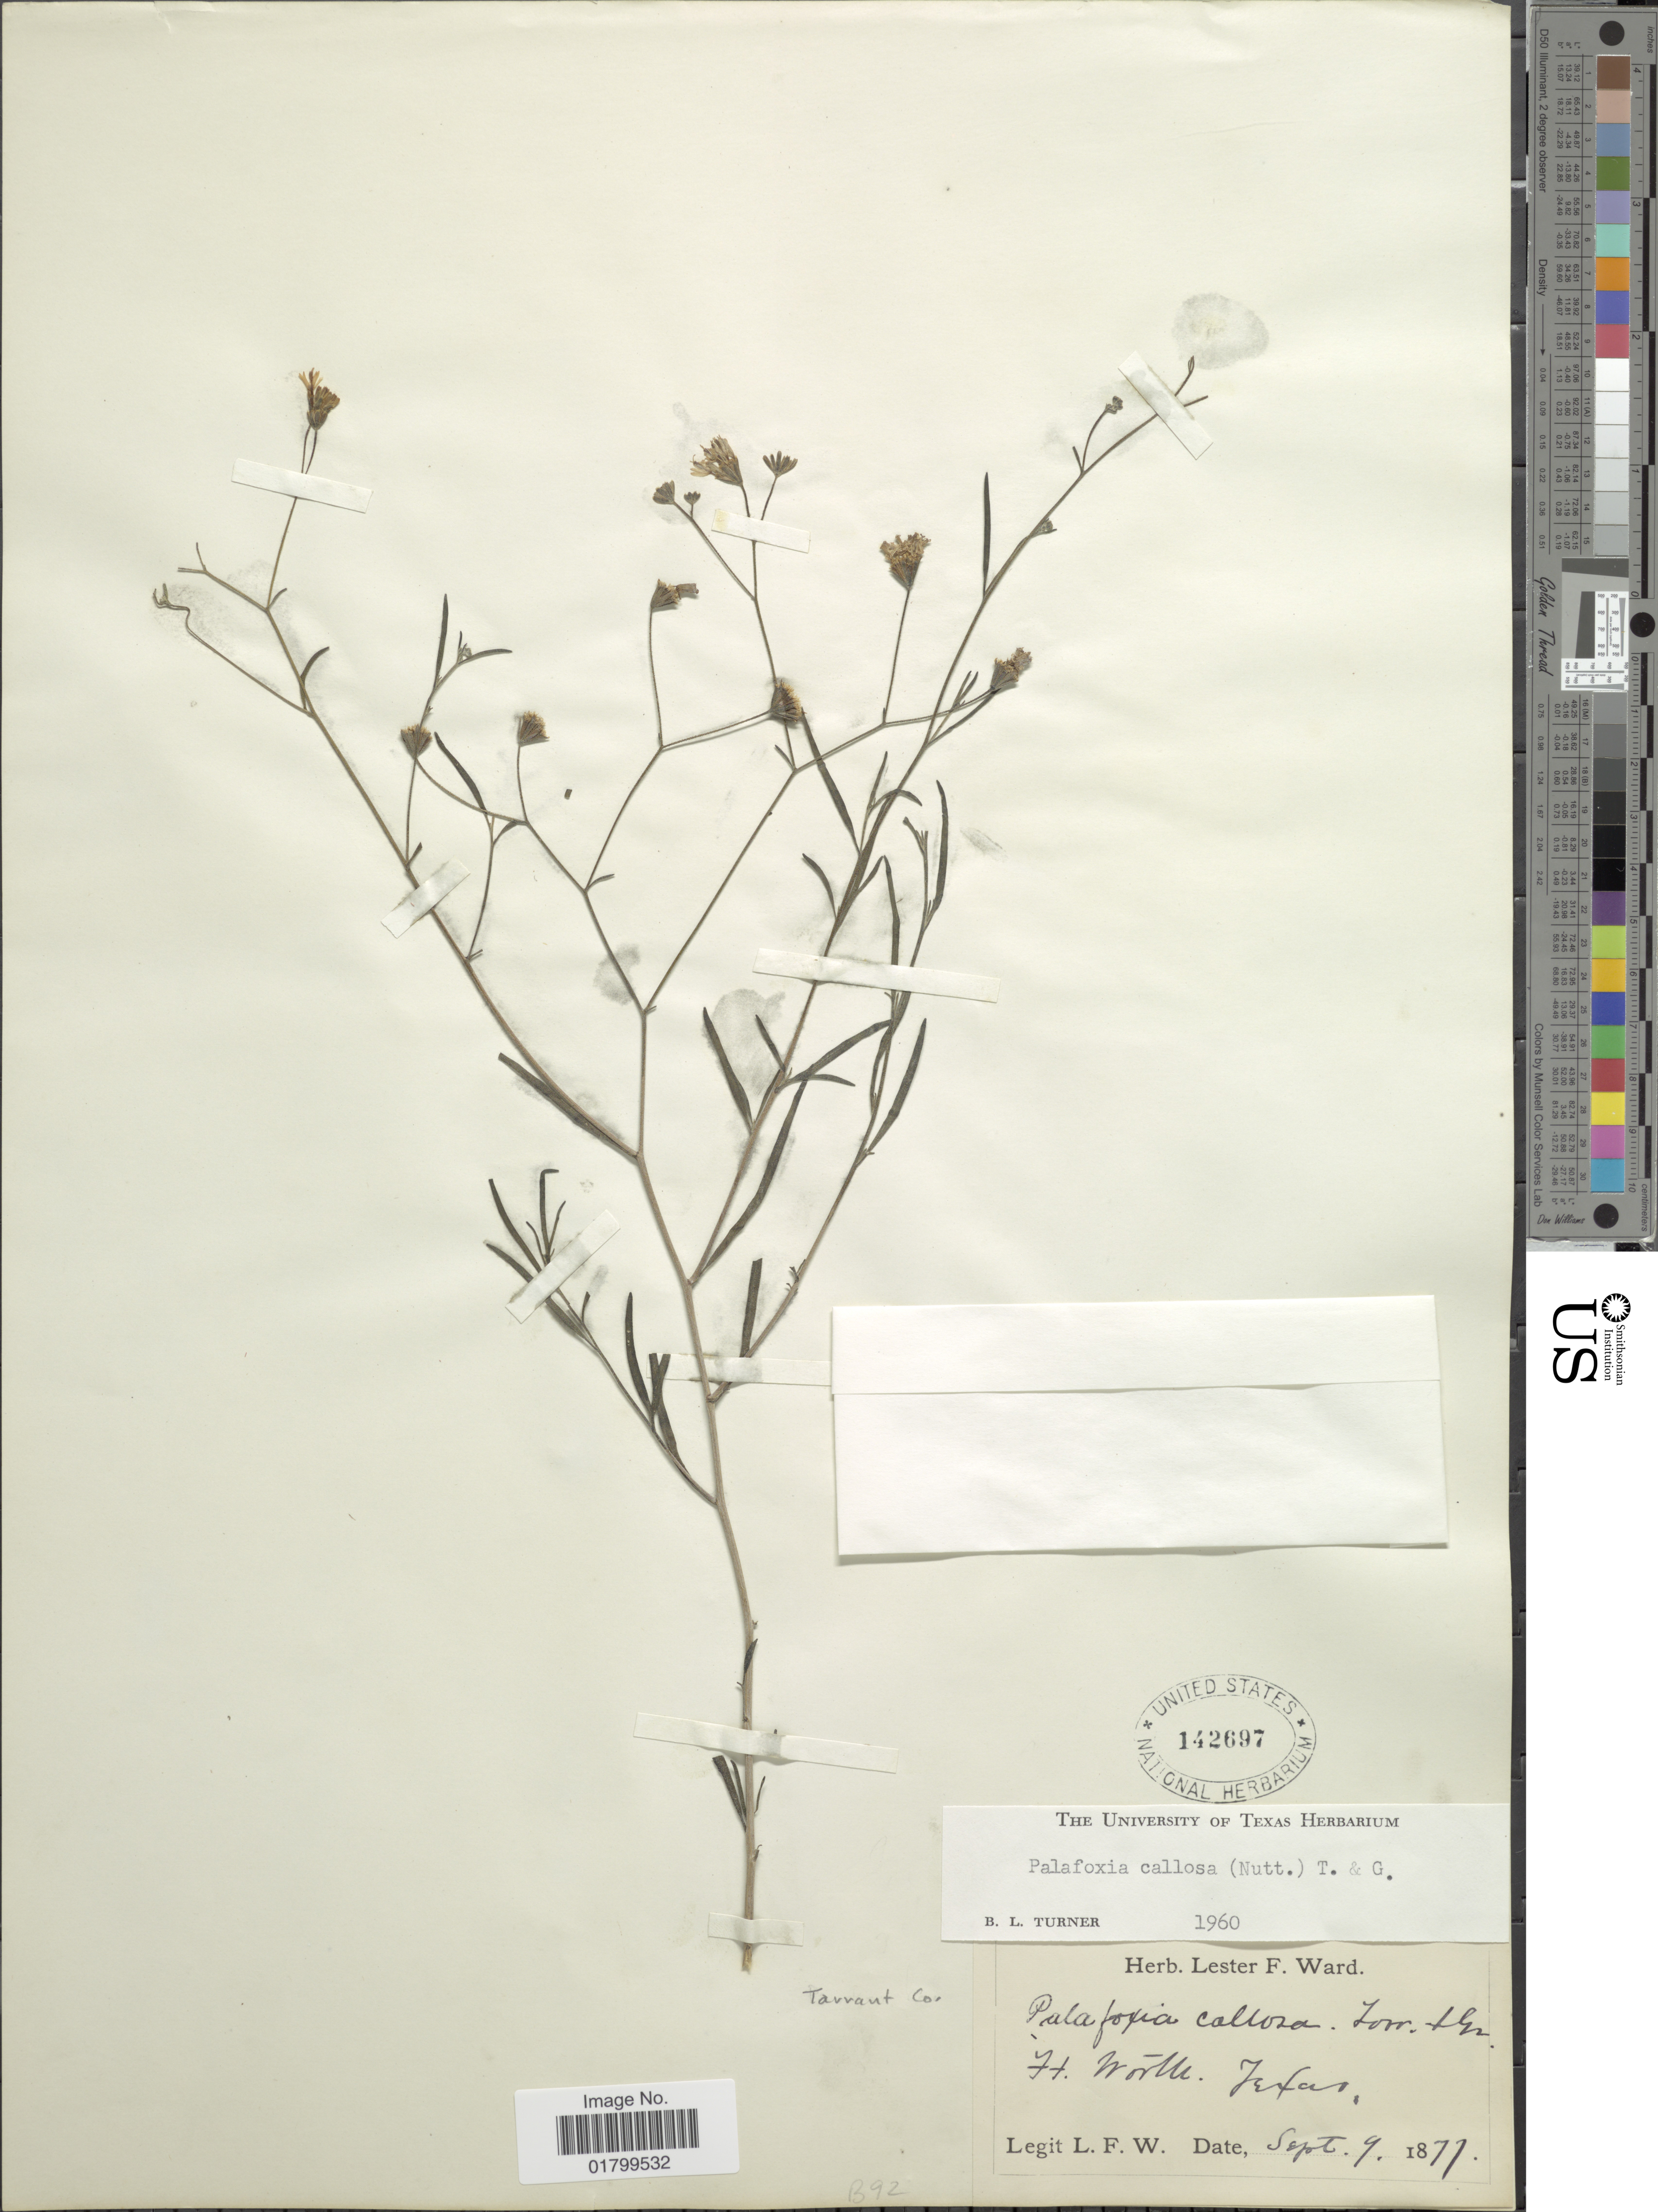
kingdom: Plantae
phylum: Tracheophyta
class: Magnoliopsida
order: Asterales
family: Asteraceae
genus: Palafoxia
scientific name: Palafoxia callosa var. callosa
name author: (Nutt.) Torr. & A. Gray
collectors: L. F. Ward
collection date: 1877-09-09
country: United States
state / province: Texas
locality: Ft. Worth, Texas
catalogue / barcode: US 142697